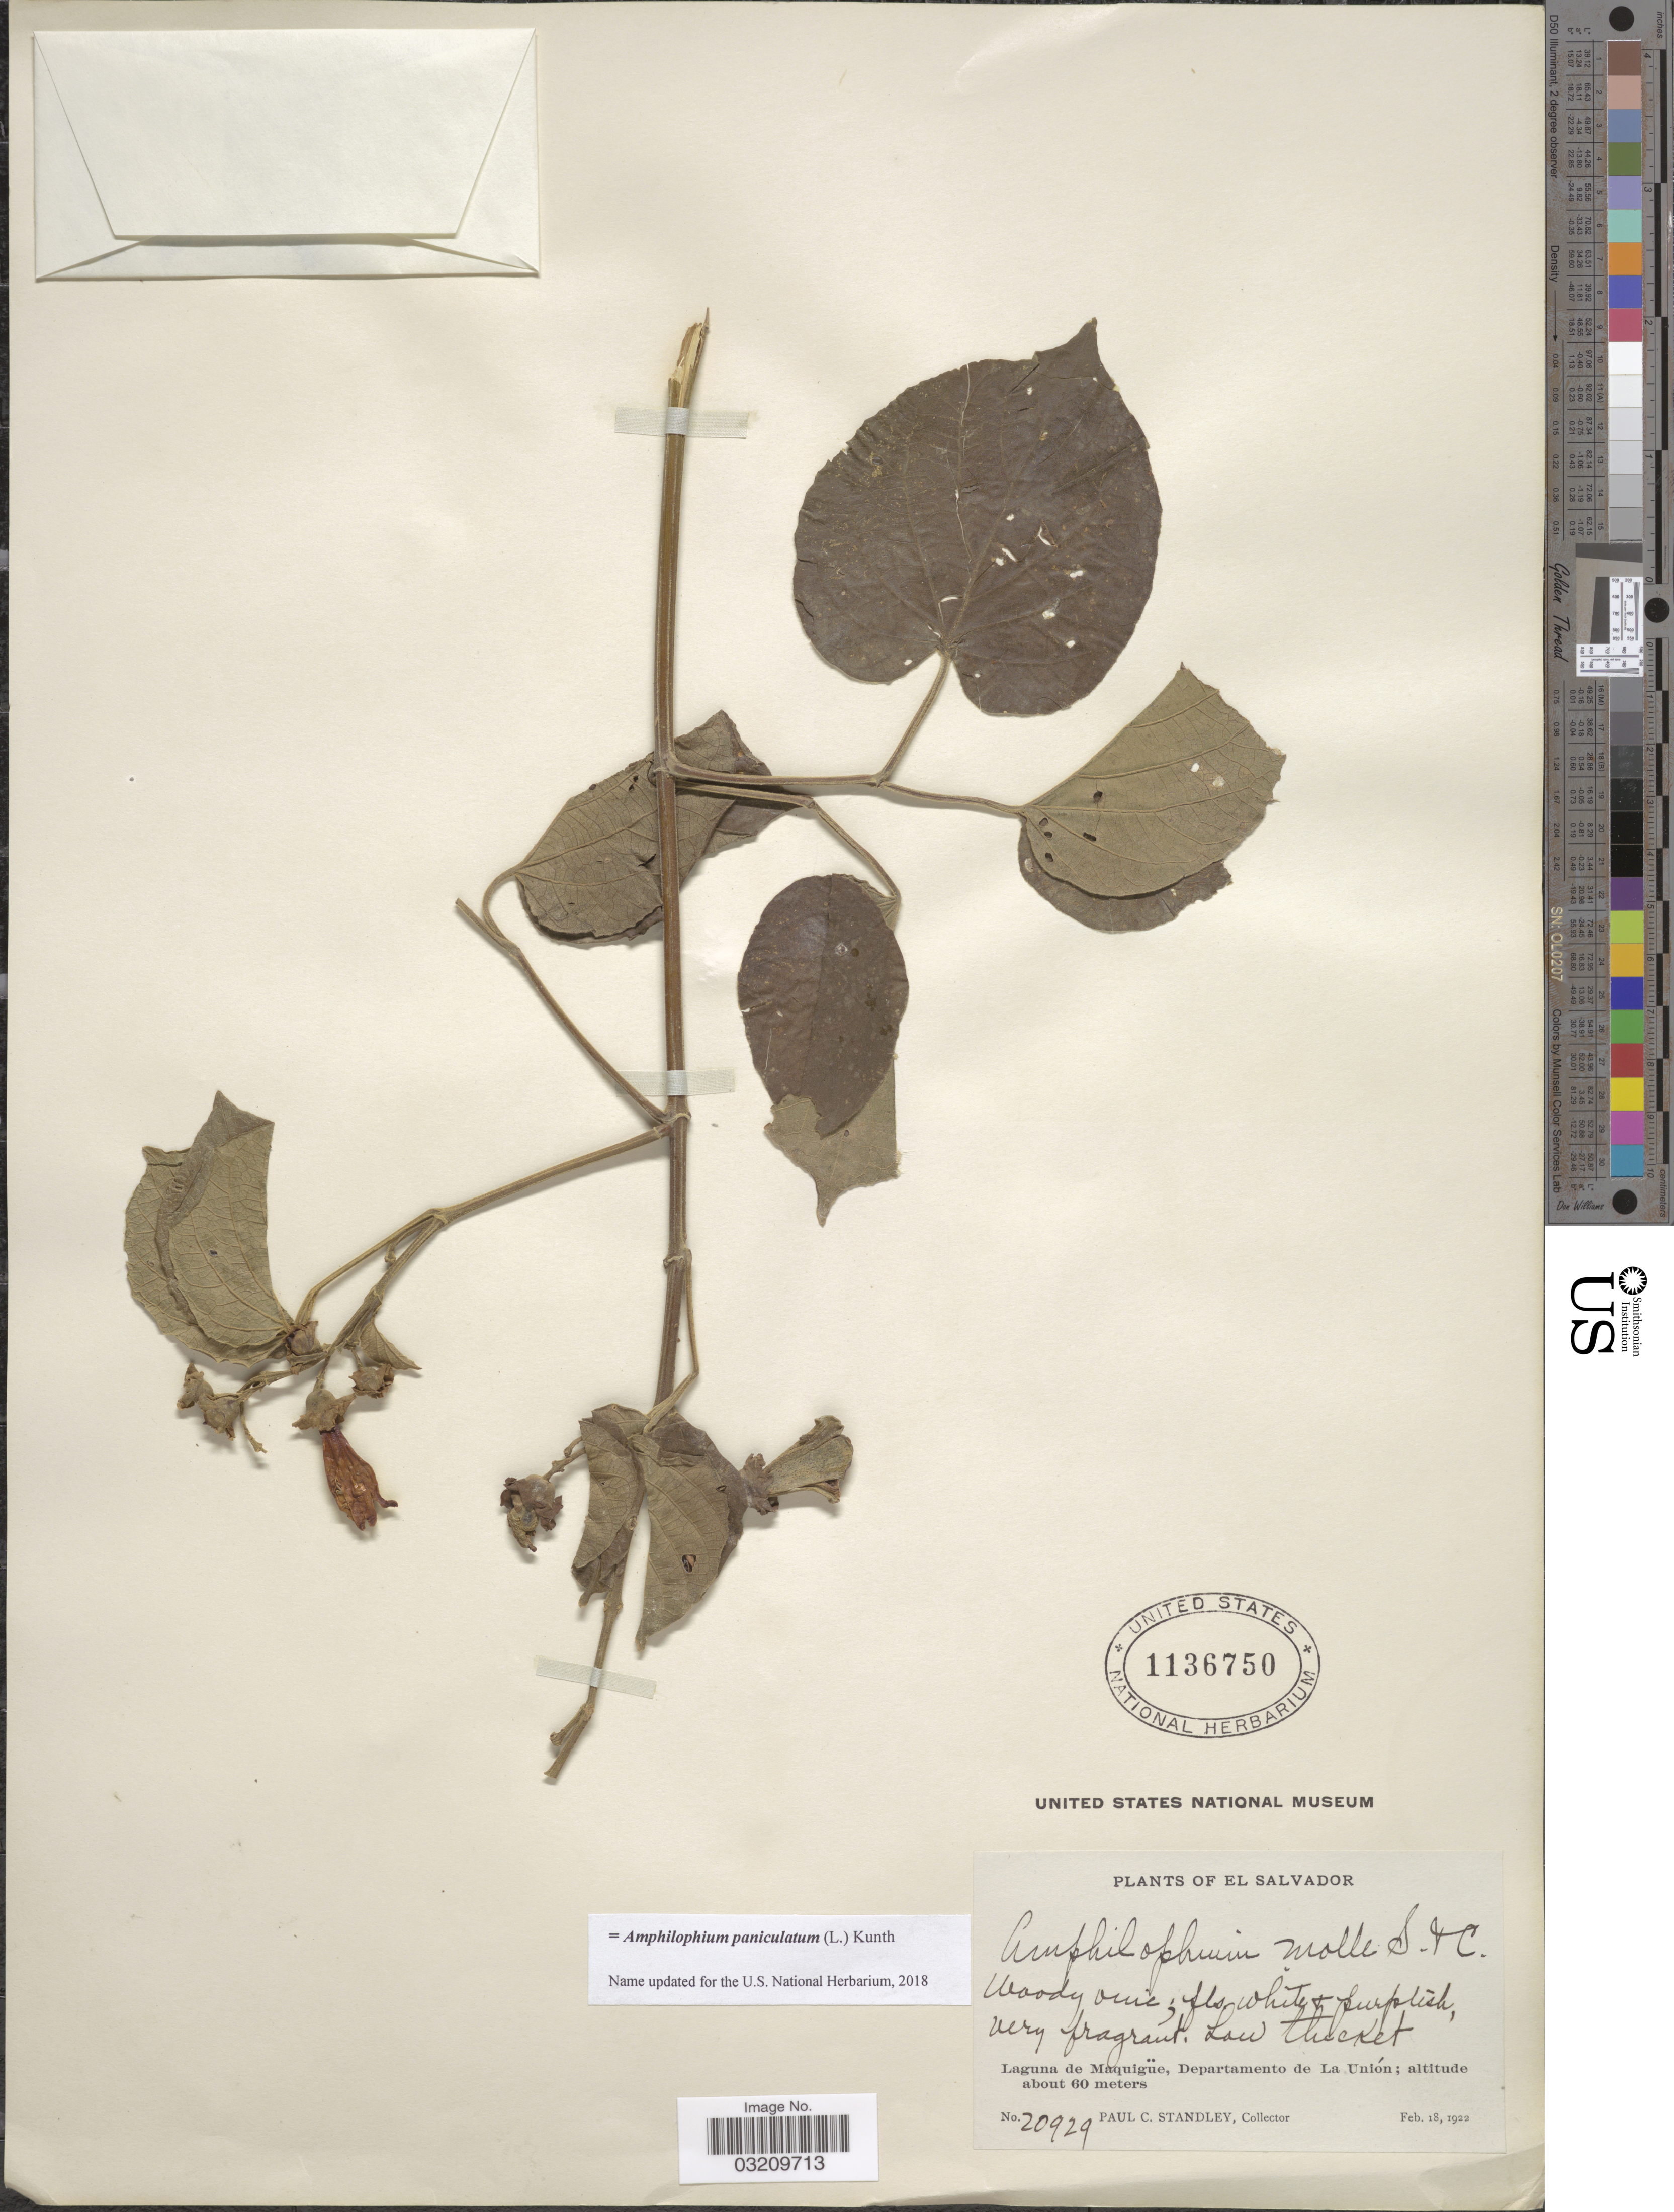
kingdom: Plantae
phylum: Tracheophyta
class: Magnoliopsida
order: Lamiales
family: Bignoniaceae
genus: Amphilophium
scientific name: Amphilophium paniculatum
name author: (L.) Kunth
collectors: P. C. Standley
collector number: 20929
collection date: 1922-02-18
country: El Salvador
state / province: La Union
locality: Laguna de Maquigüe, Departamento de La Unión.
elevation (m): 60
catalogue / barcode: US 1136750